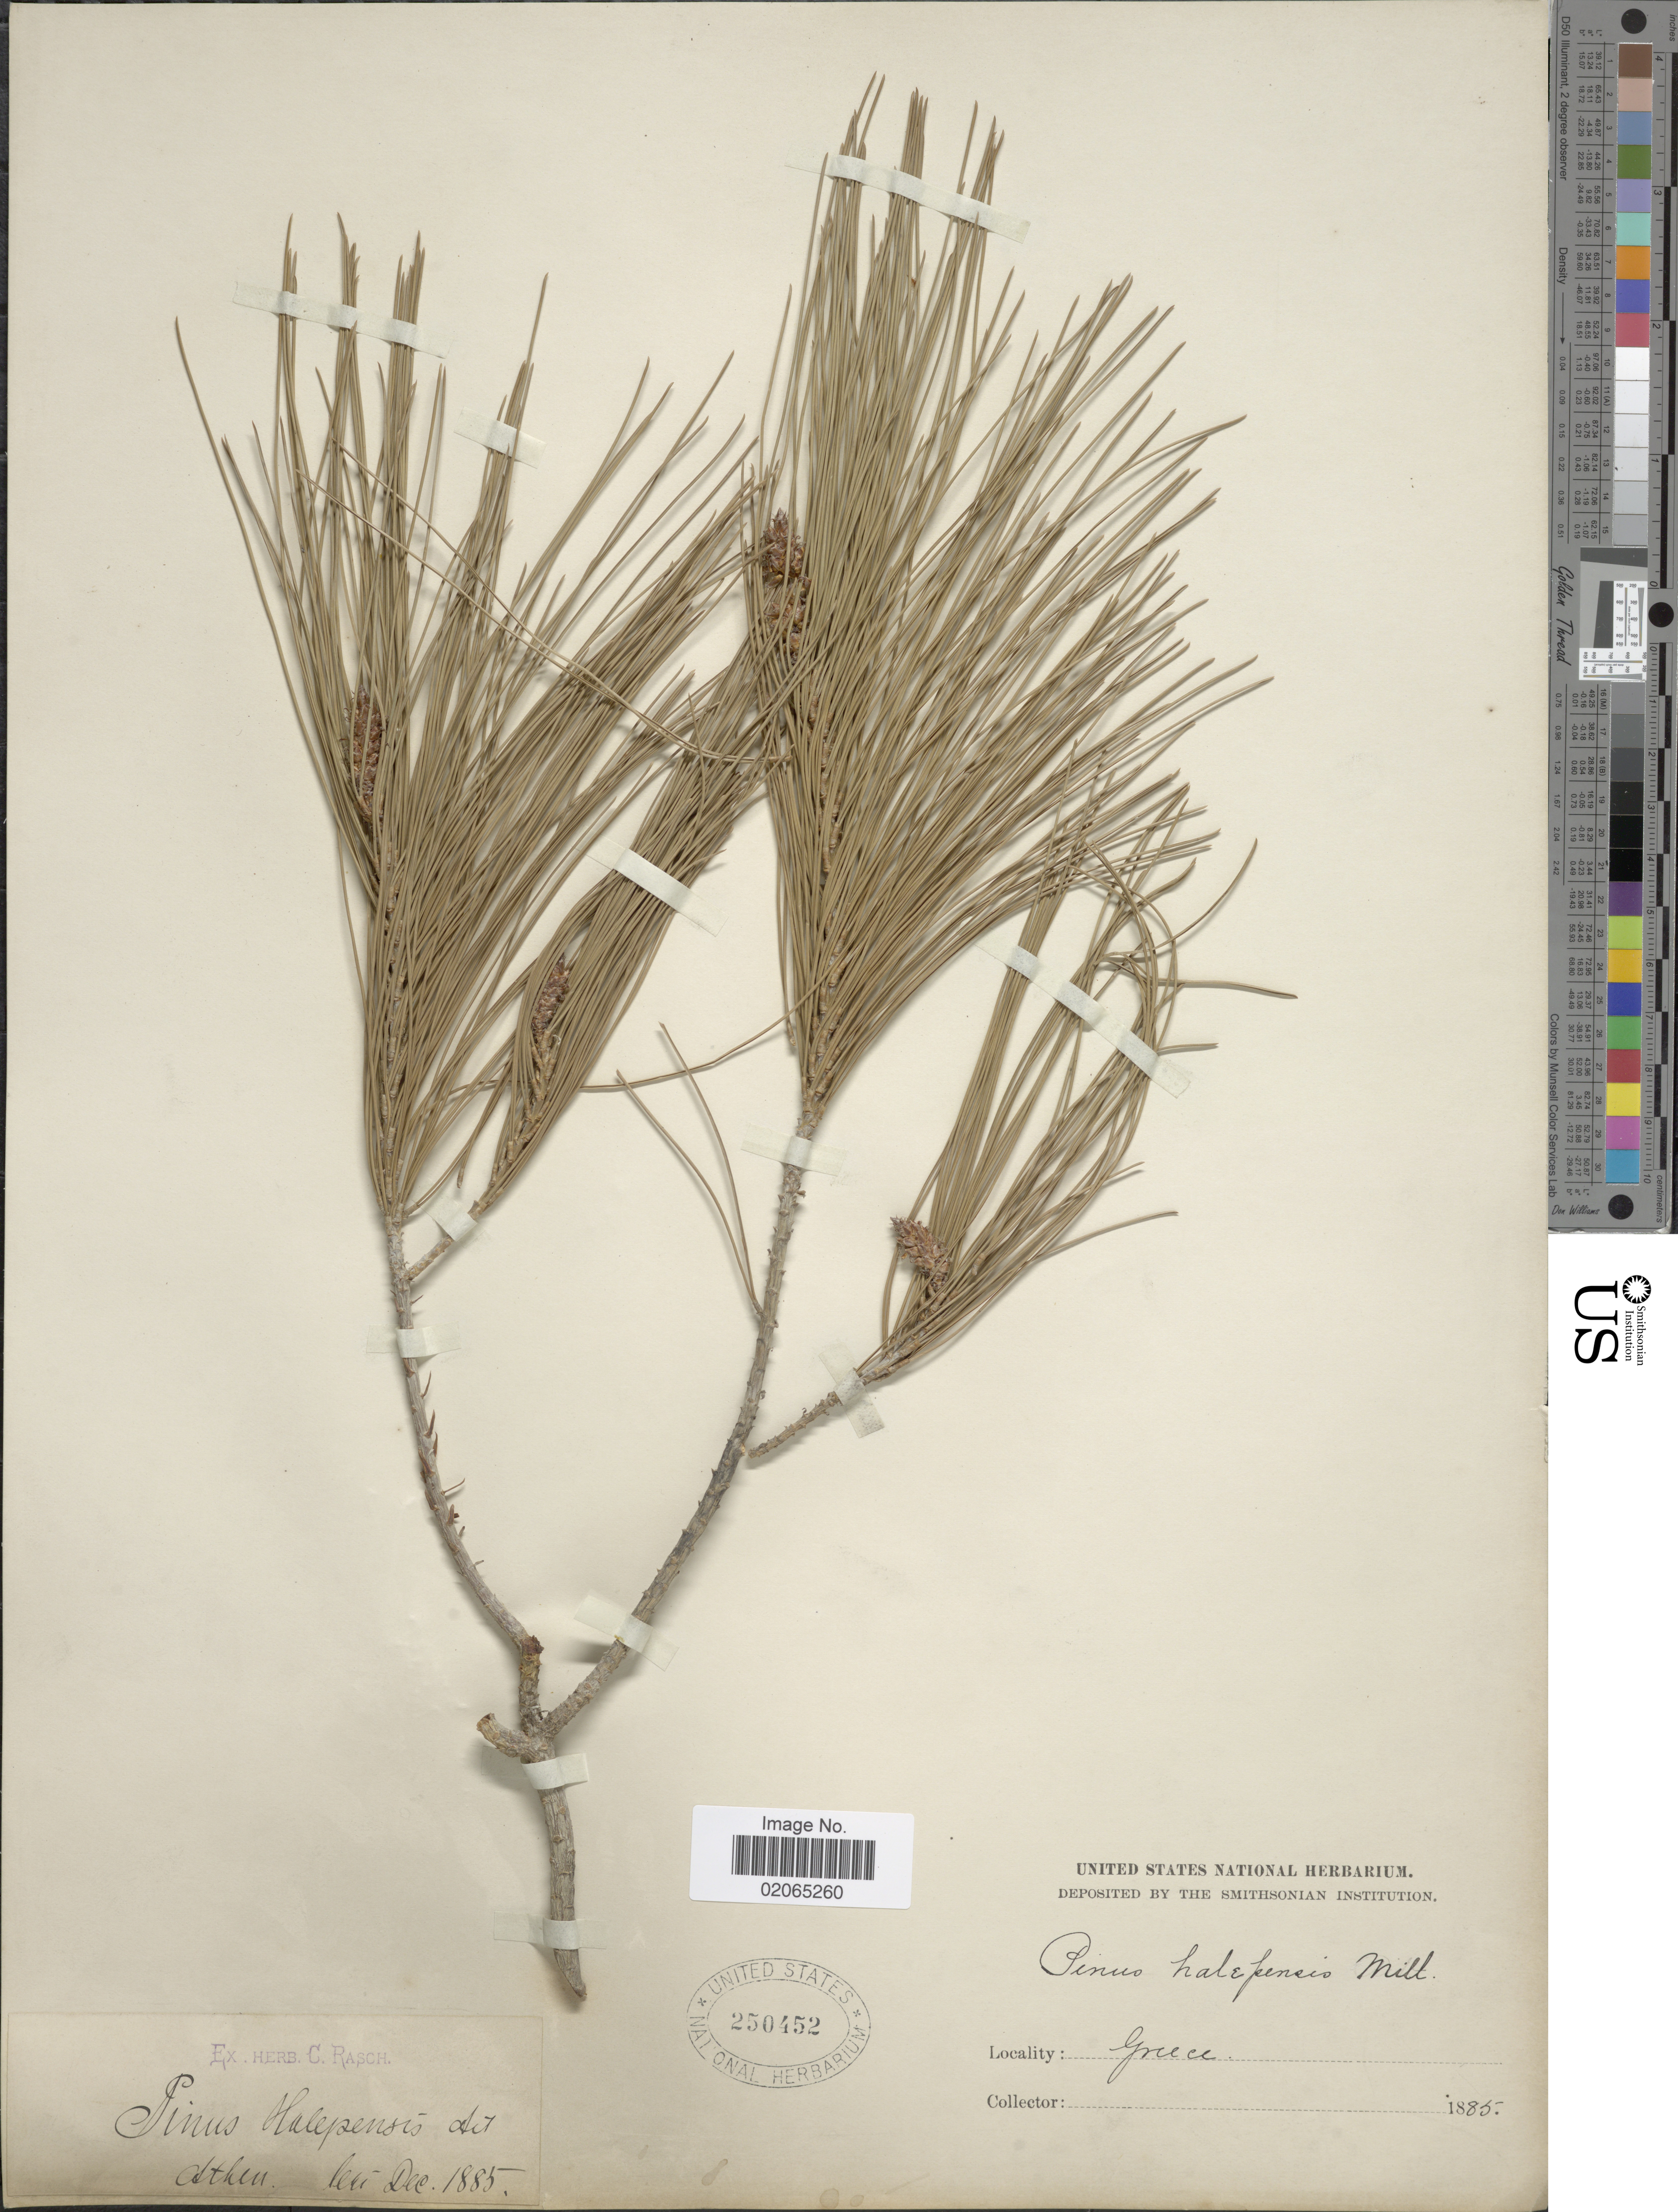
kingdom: Plantae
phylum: Tracheophyta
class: Pinopsida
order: Pinales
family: Pinaceae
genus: Pinus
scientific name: Pinus halepensis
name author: Mill.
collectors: C. Rasch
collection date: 1885-12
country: Greece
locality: Athen.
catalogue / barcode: US 250452